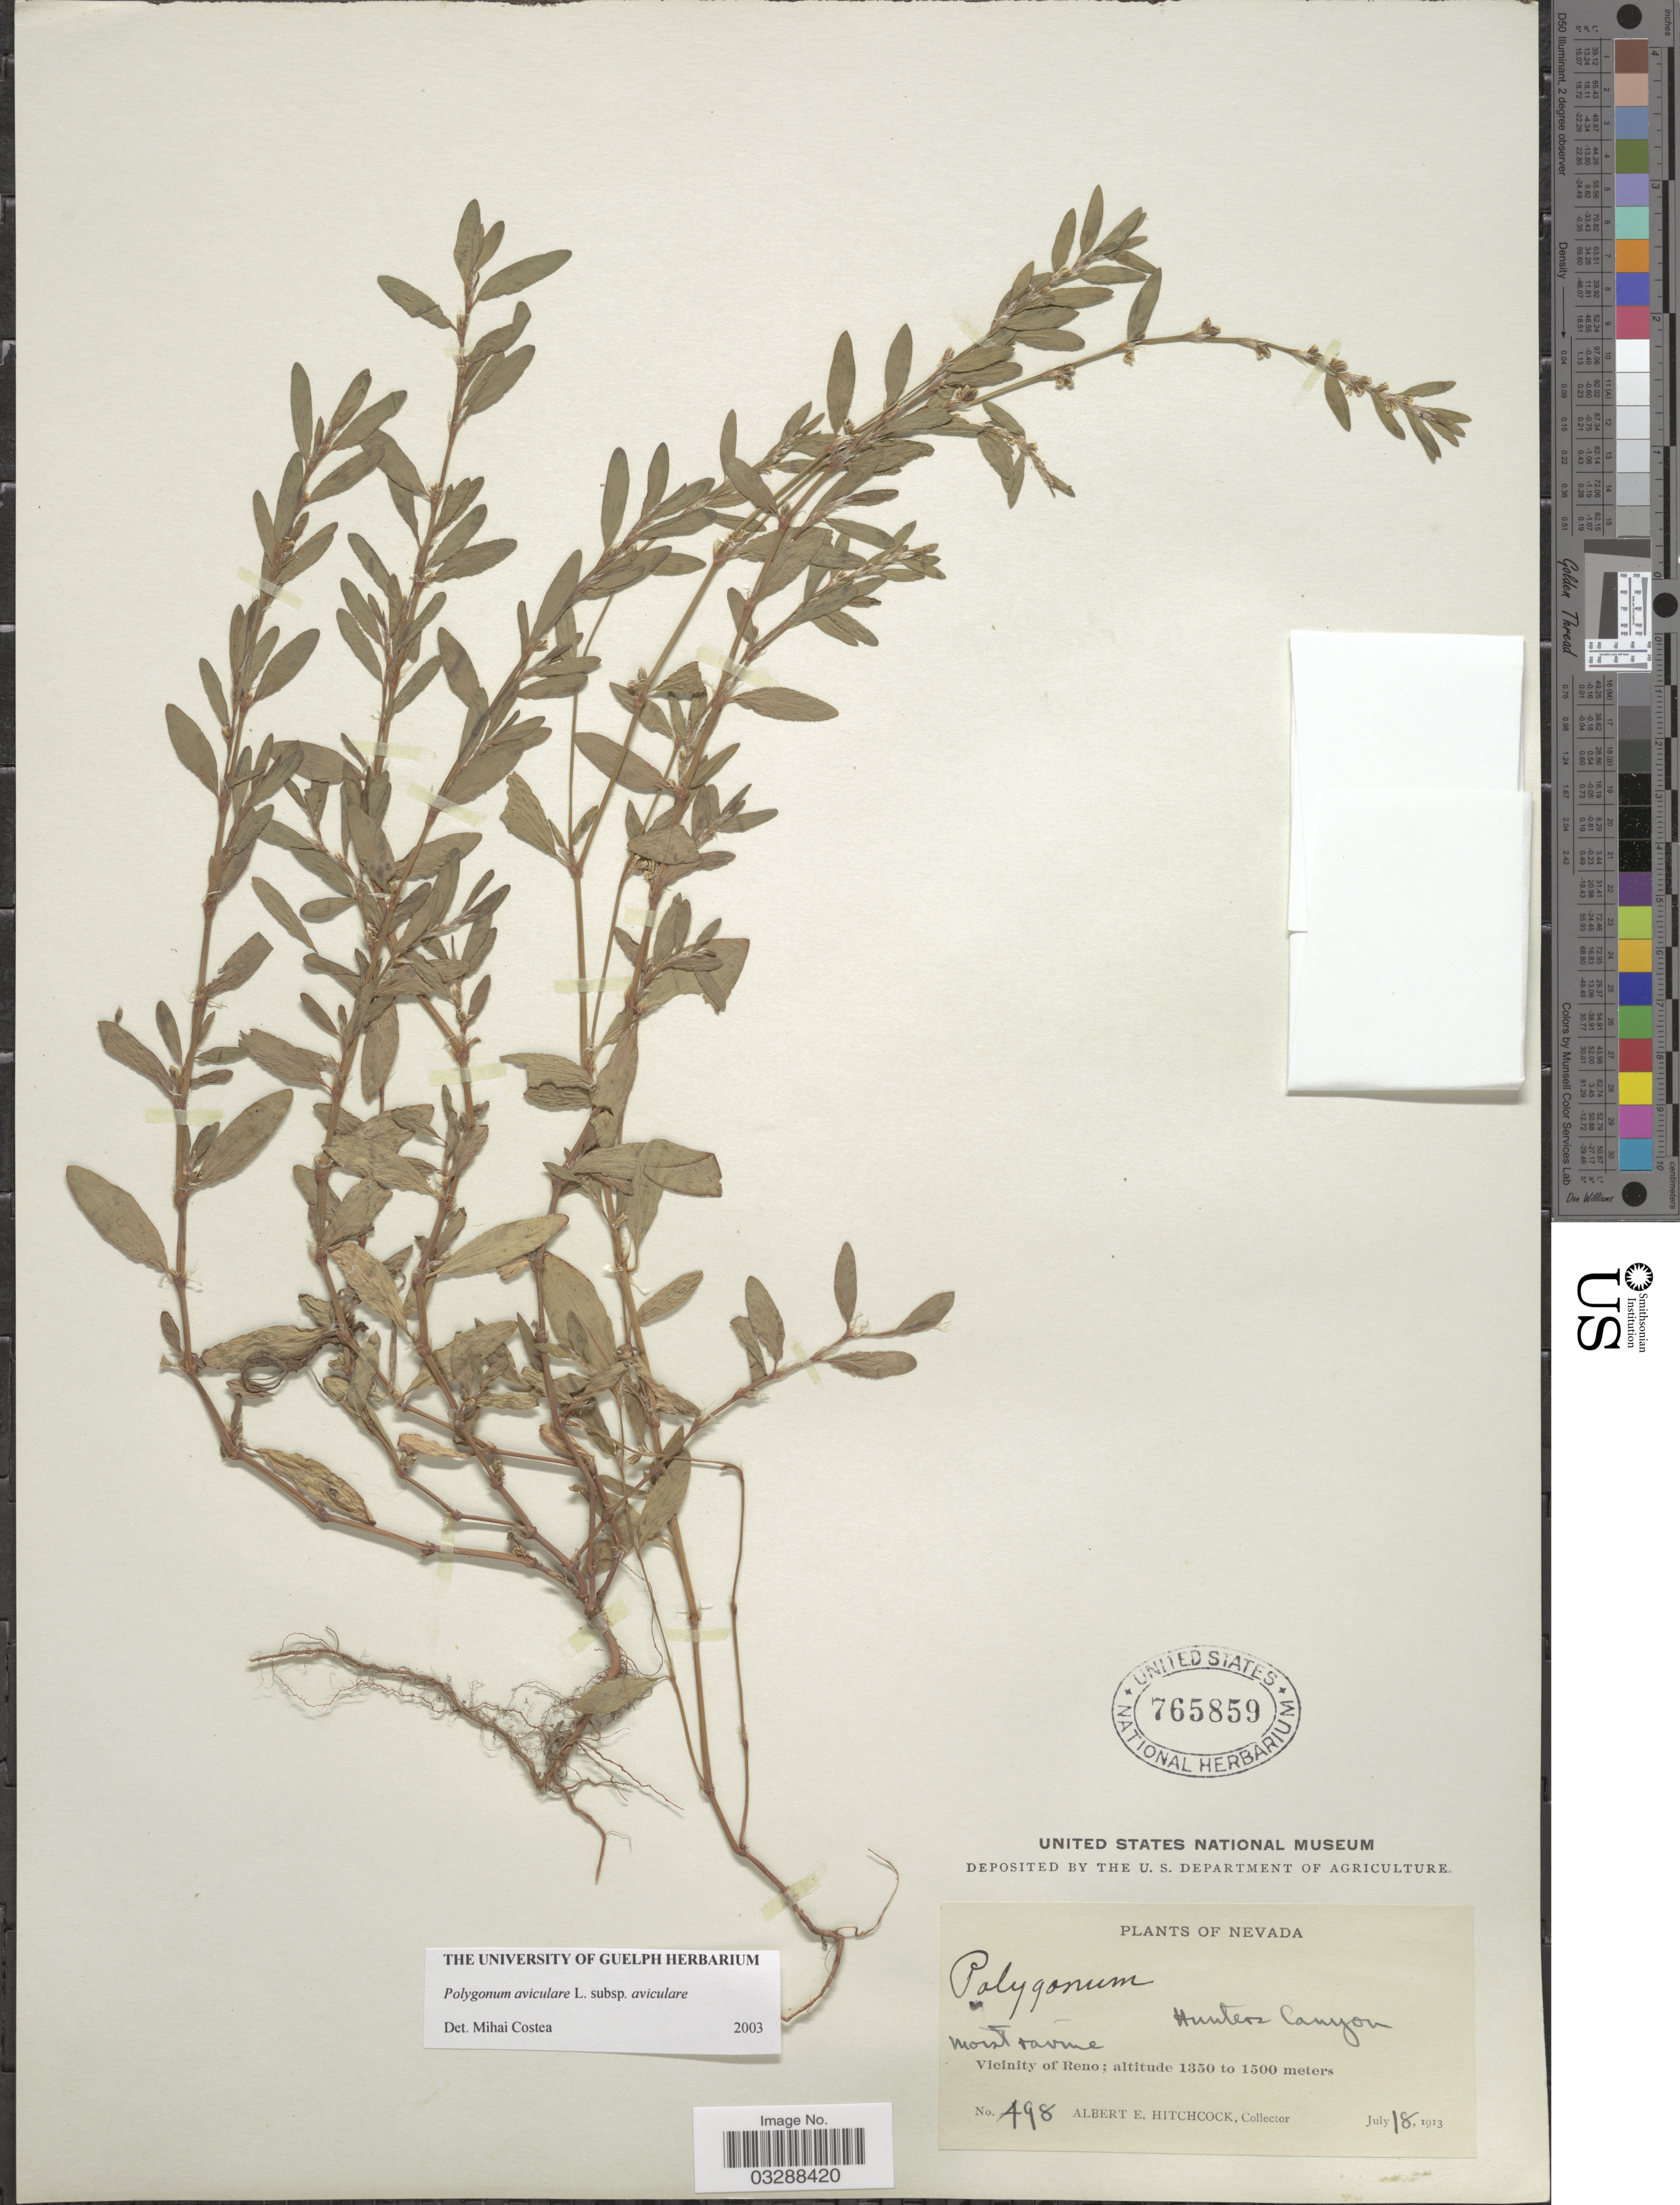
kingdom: Plantae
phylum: Tracheophyta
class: Magnoliopsida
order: Caryophyllales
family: Polygonaceae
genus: Polygonum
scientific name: Polygonum buxiforme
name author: Small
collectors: A. Hitchcock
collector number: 498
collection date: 1913-07-18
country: United States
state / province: Nevada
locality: Hunters Canyon, Vicinity of Reno.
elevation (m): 1350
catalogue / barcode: US 765859